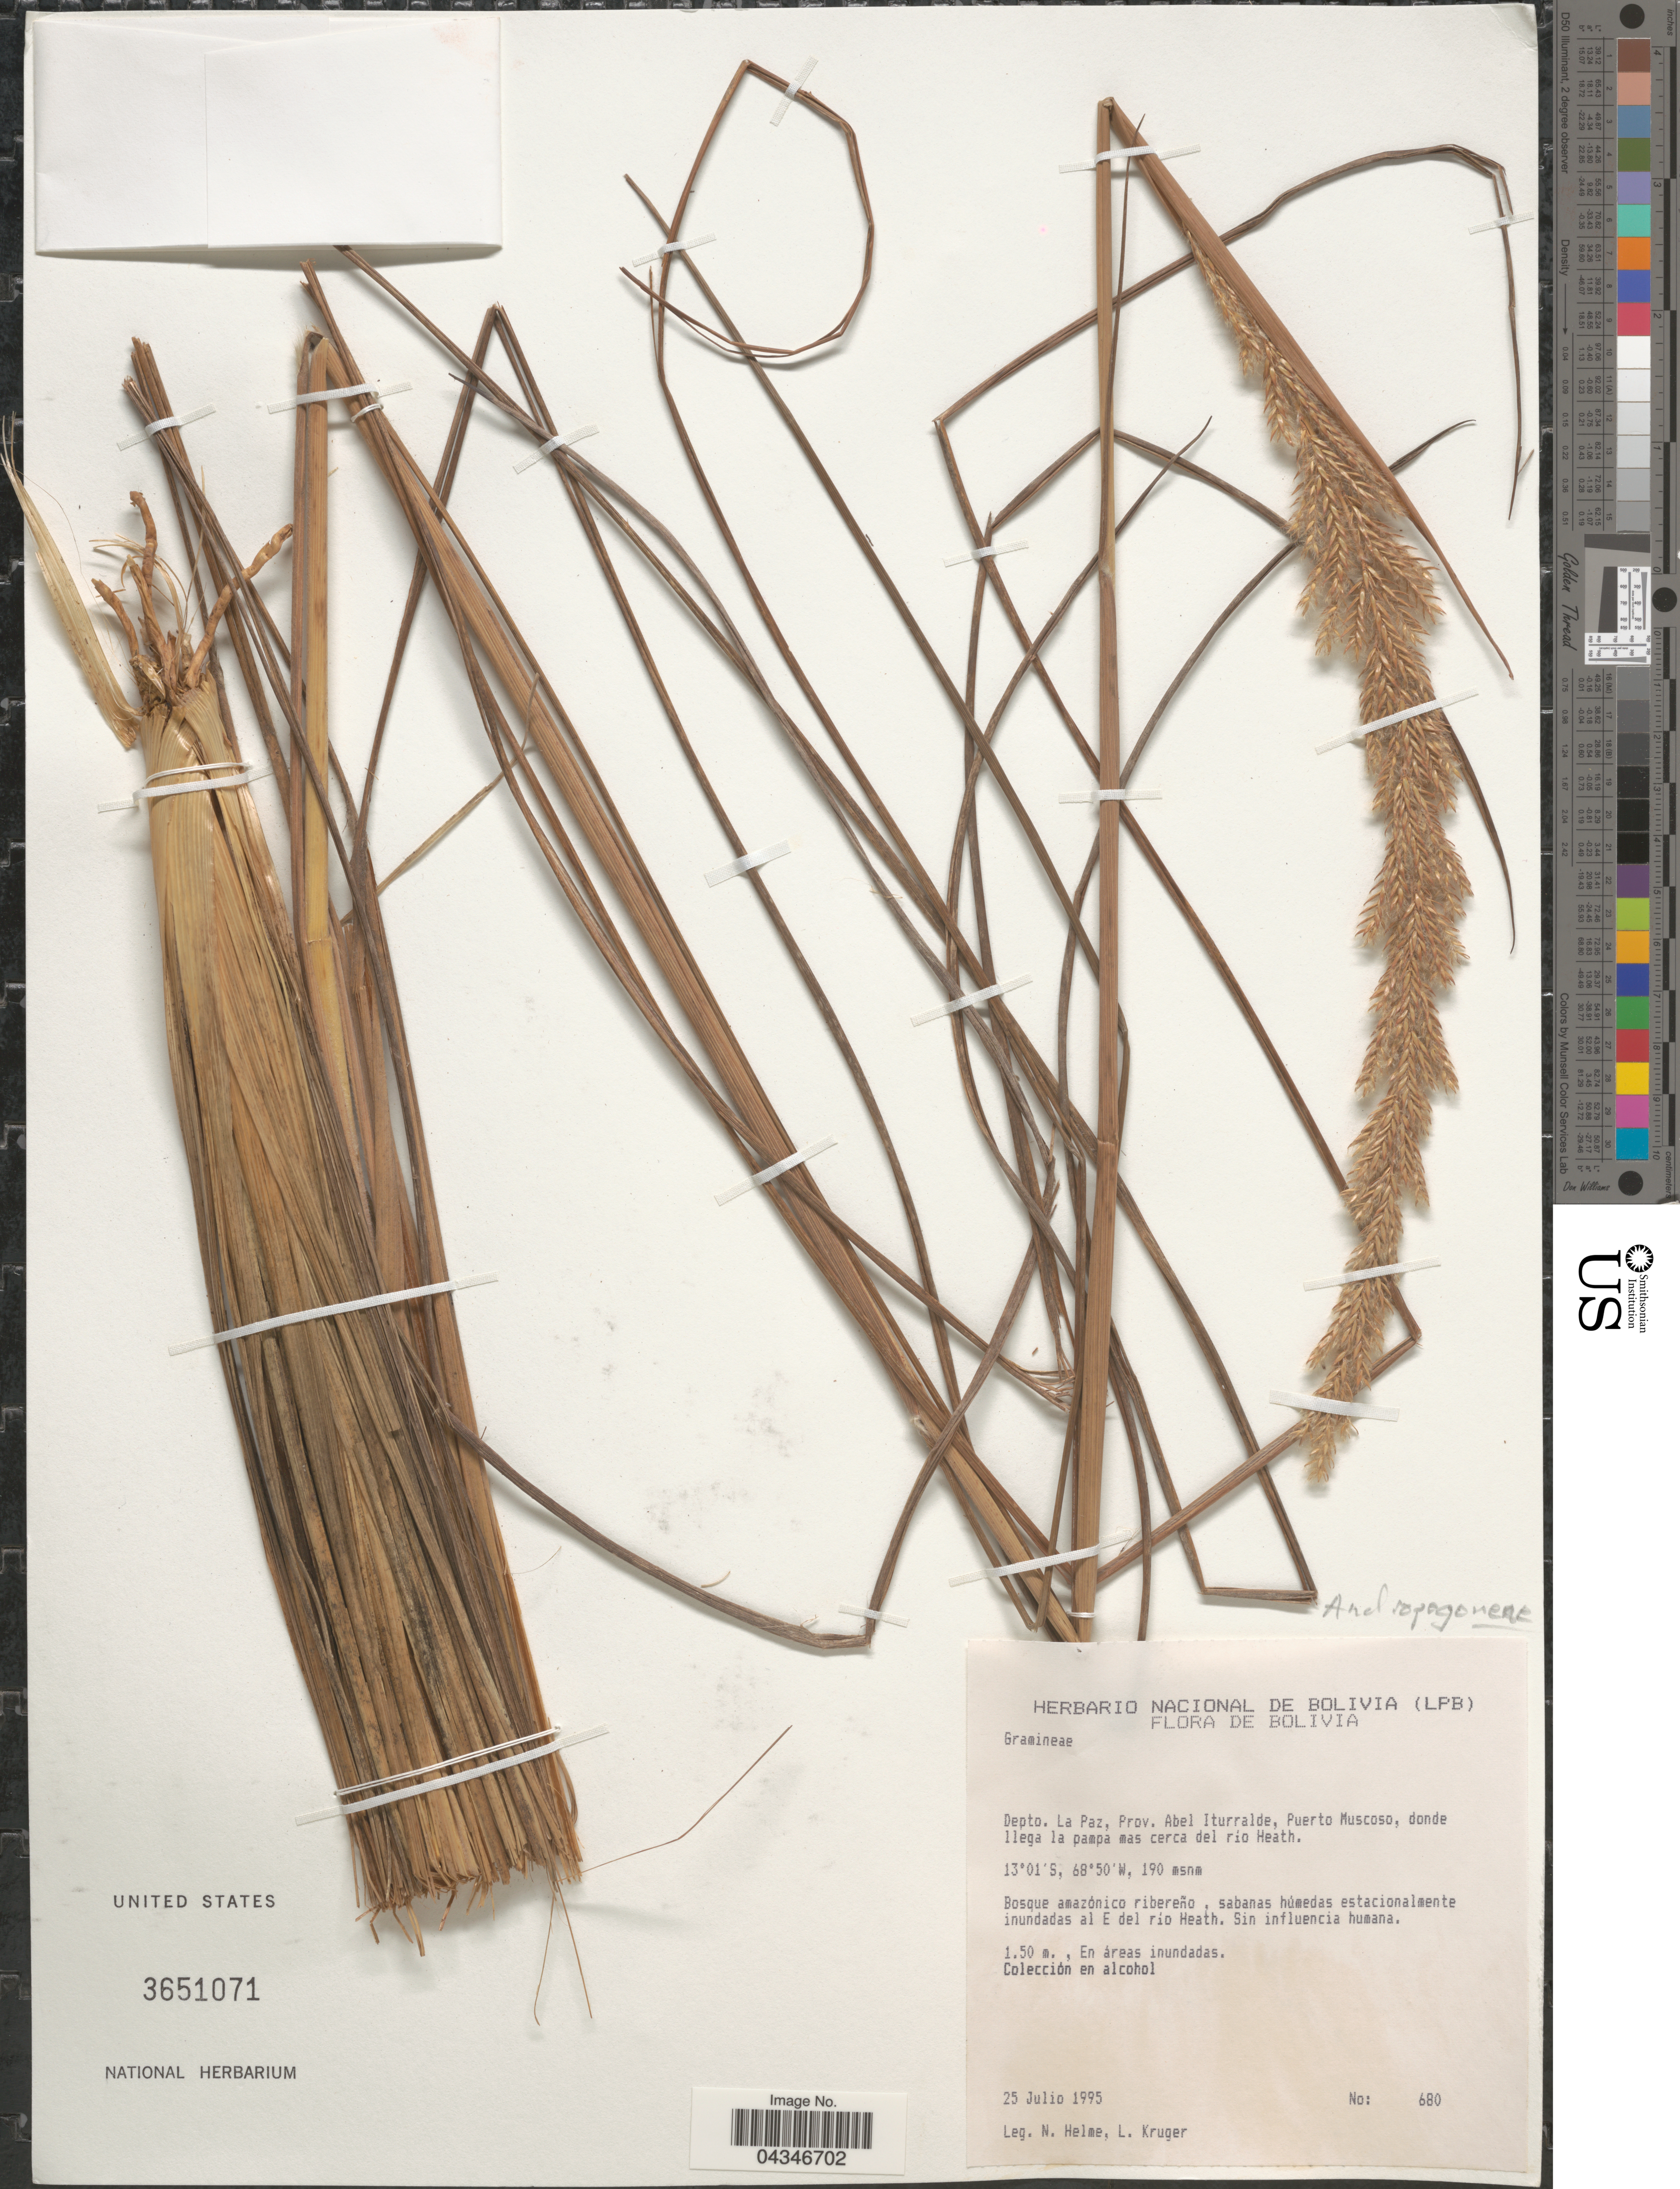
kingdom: Plantae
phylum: Tracheophyta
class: Liliopsida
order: Poales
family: Poaceae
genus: Andropogon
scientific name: Andropogon sp.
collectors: N. Helme & L. Kruger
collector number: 680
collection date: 1995-07-25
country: Bolivia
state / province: La Paz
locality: Depto. La Paz, Prov. Abel Iturralde, Puerto Muscoso, donde llega la pampa mas cerca del río Heath.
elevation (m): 190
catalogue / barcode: US 3651071